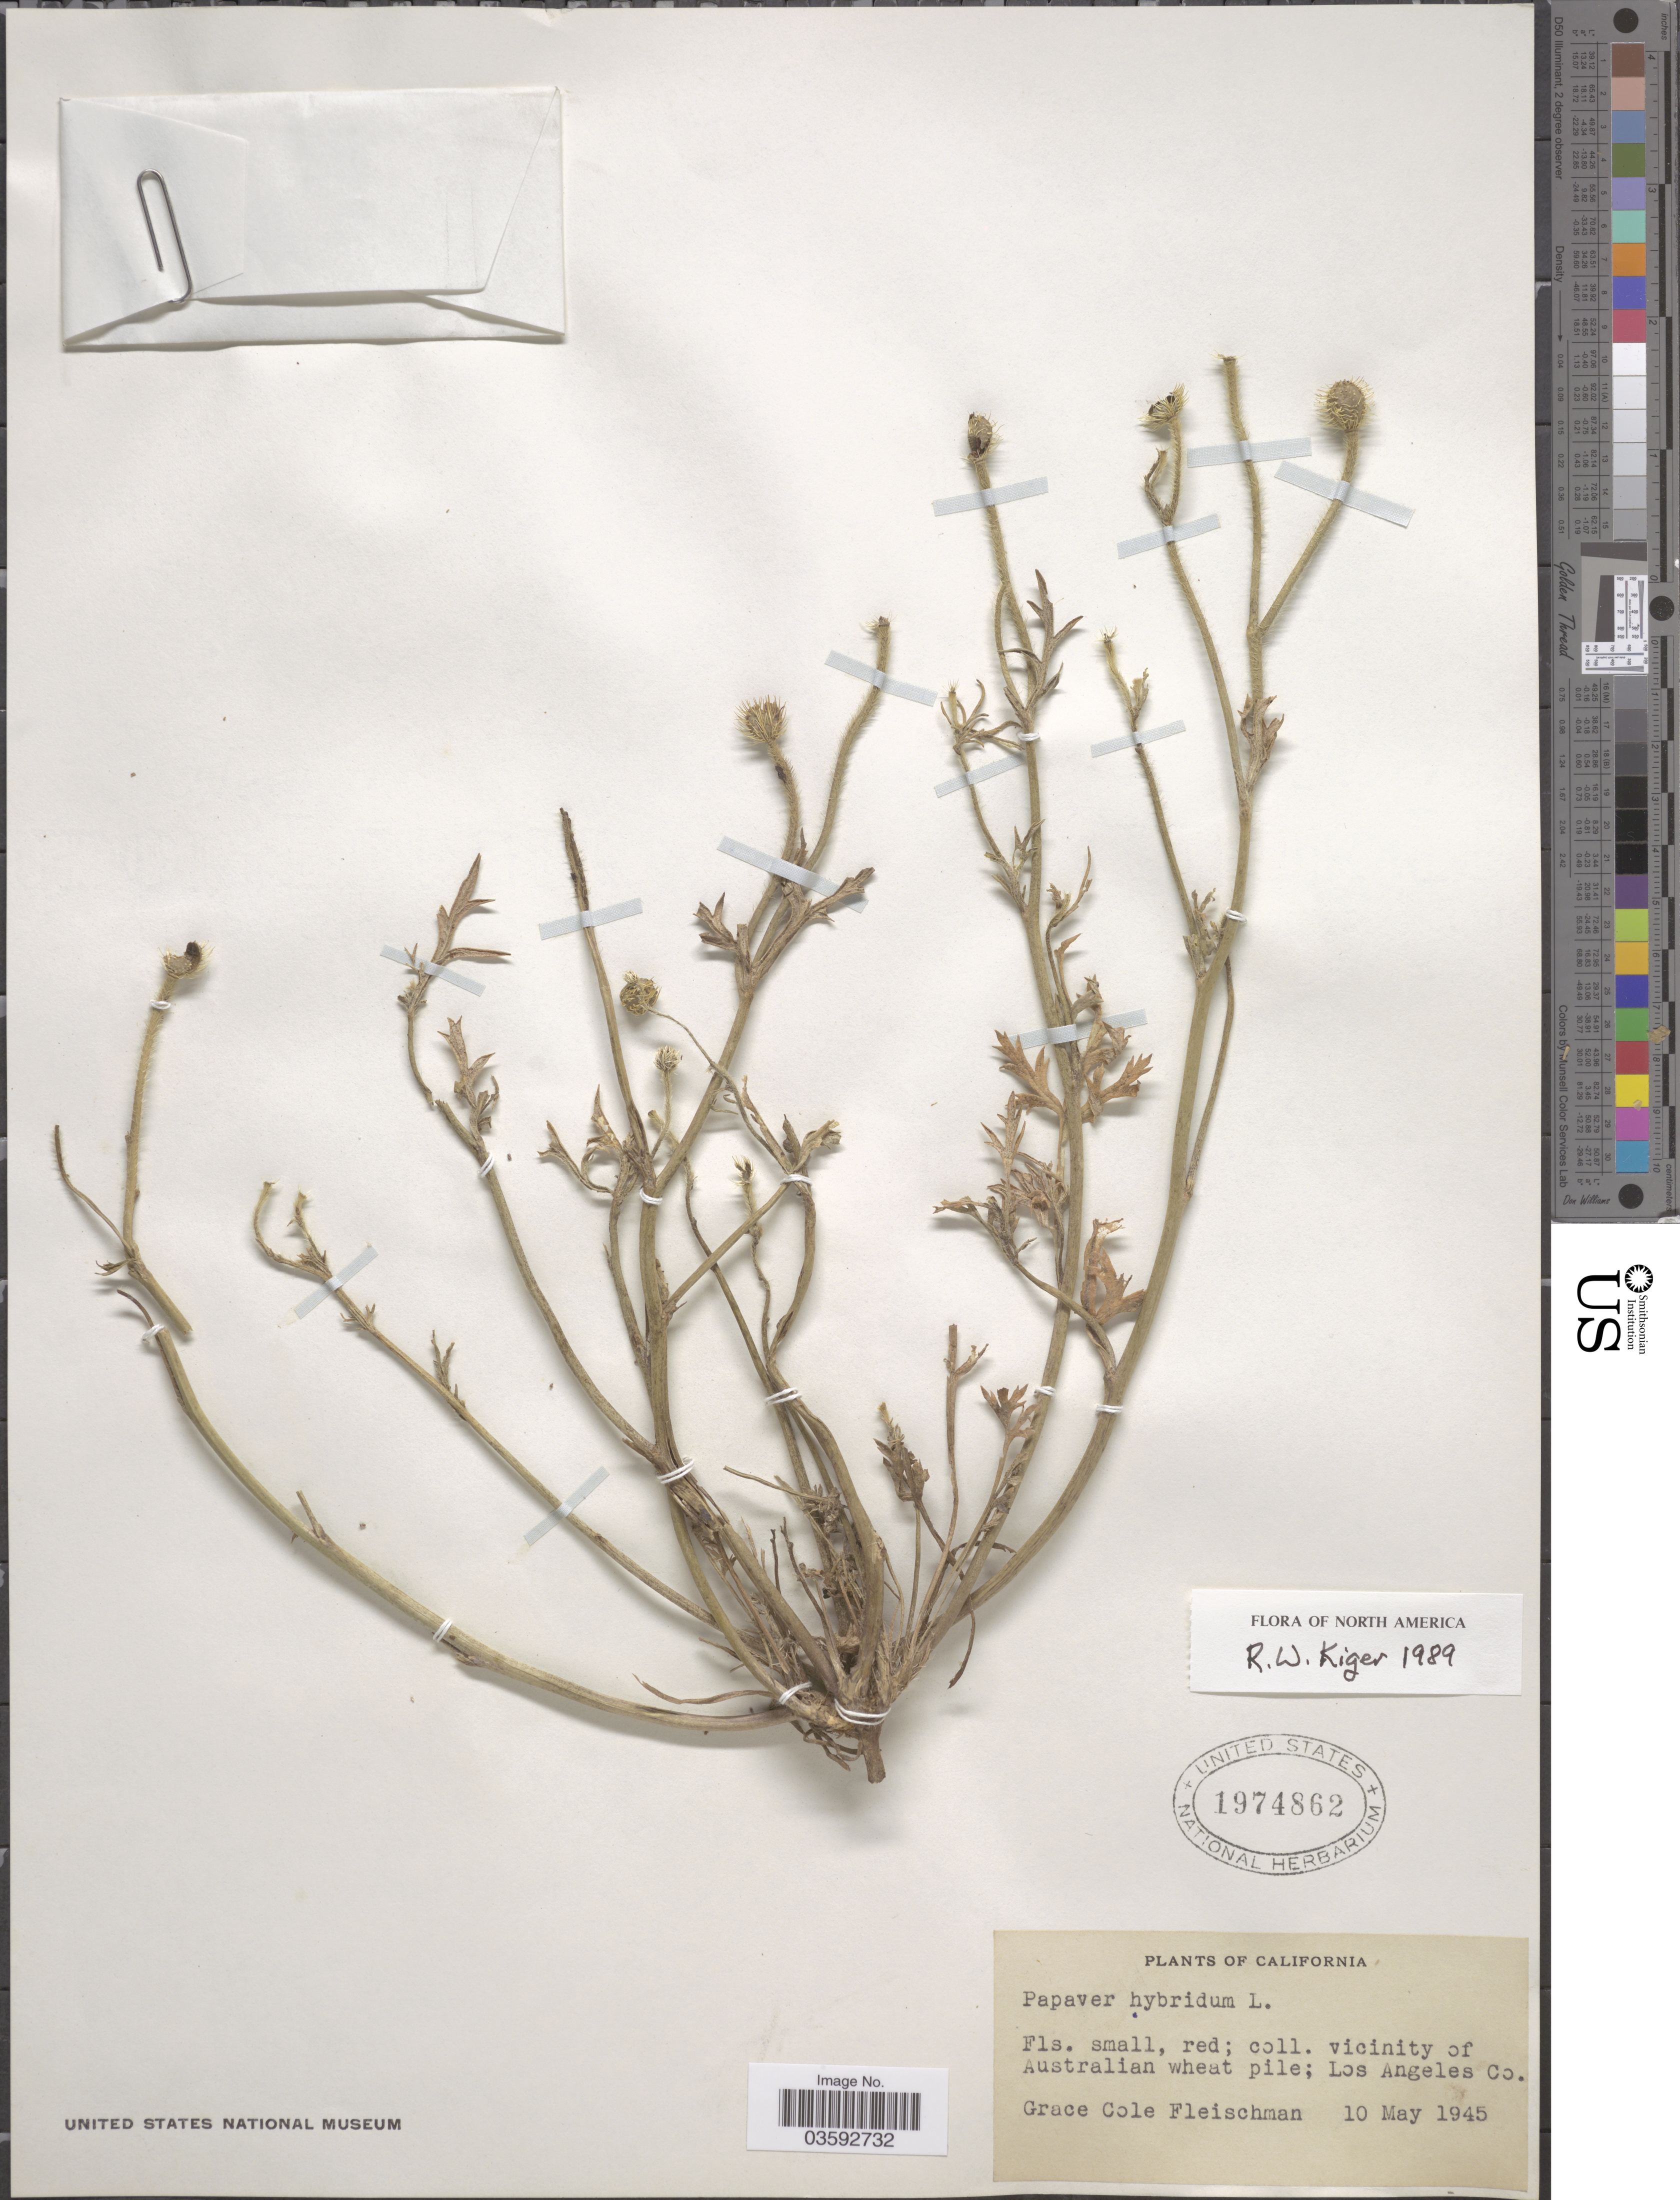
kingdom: Plantae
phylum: Tracheophyta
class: Magnoliopsida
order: Ranunculales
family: Papaveraceae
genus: Papaver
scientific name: Papaver hybridum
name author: L.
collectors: G. Fleischman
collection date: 1945-05-10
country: United States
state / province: California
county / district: Los Angeles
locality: Vicinity of Australian wheat pile; Los Angeles Co.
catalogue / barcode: US 1974862